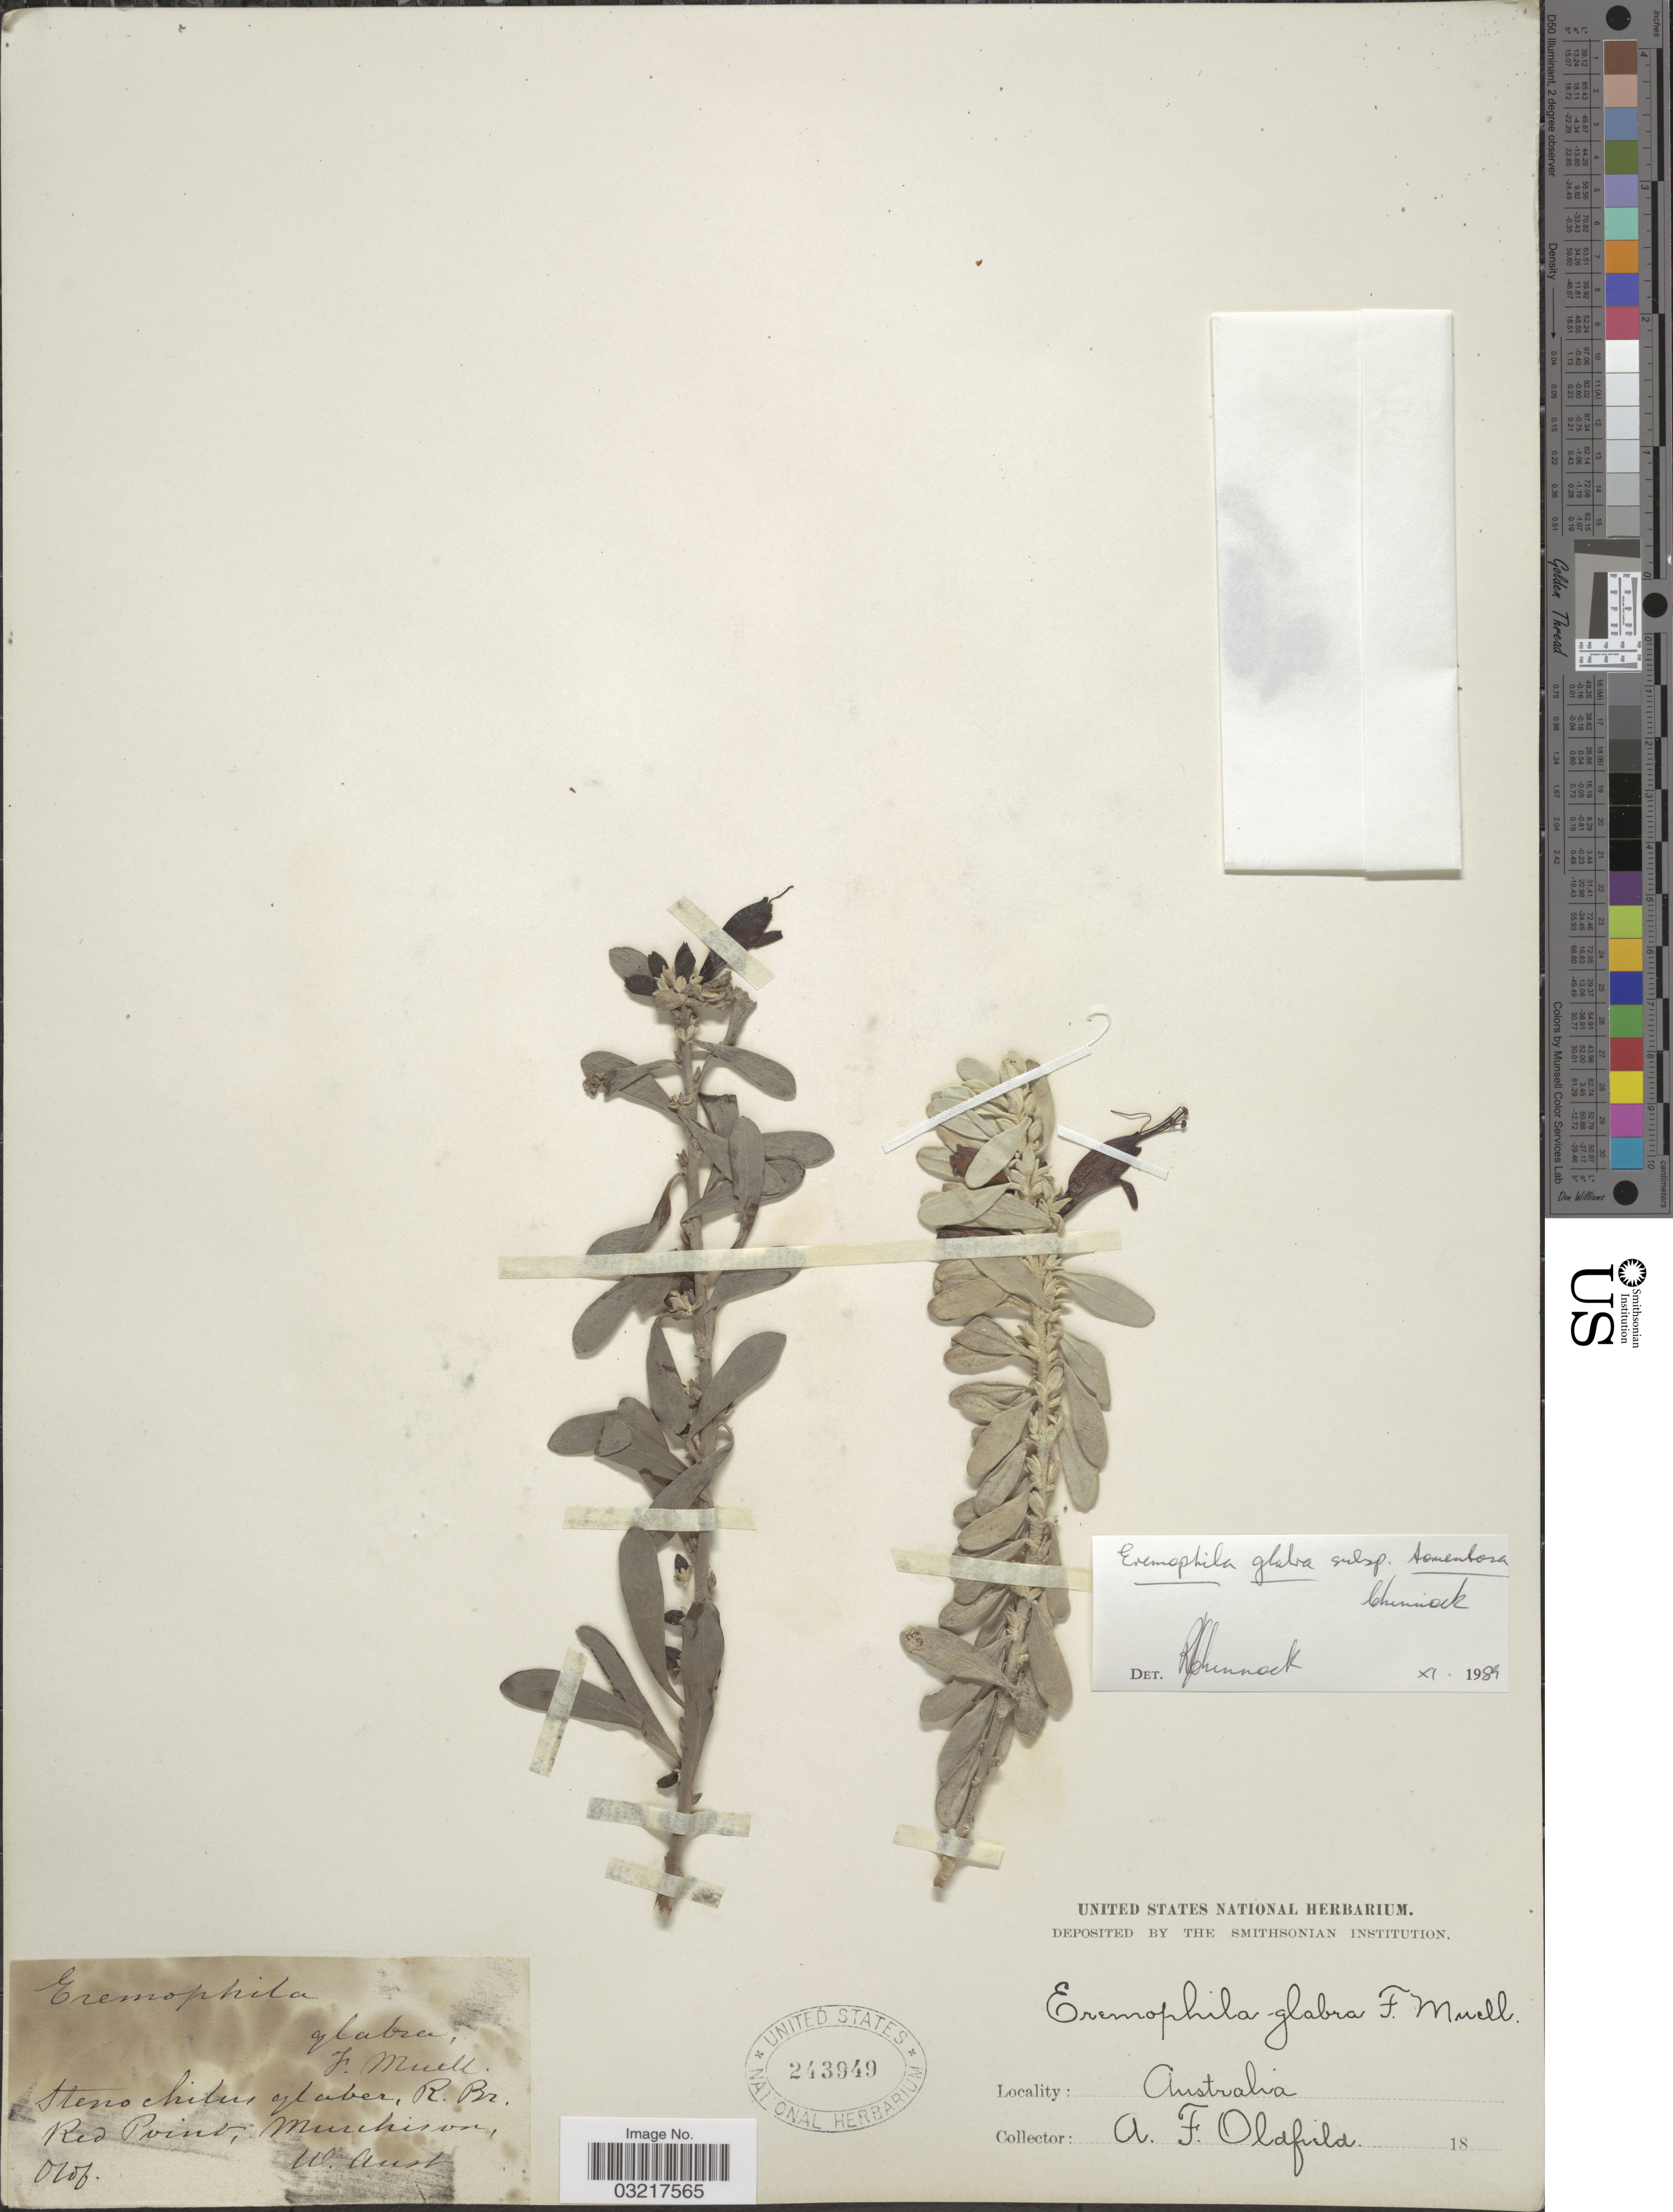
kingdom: Plantae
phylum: Tracheophyta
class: Magnoliopsida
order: Lamiales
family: Scrophulariaceae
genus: Eremophila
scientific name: Eremophila glabra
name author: (R. Br.) Ostenf.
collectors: A. Oldfield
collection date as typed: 18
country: Australia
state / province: Western Australia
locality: Red Point, Murchison, W. Aust.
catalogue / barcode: US 243949